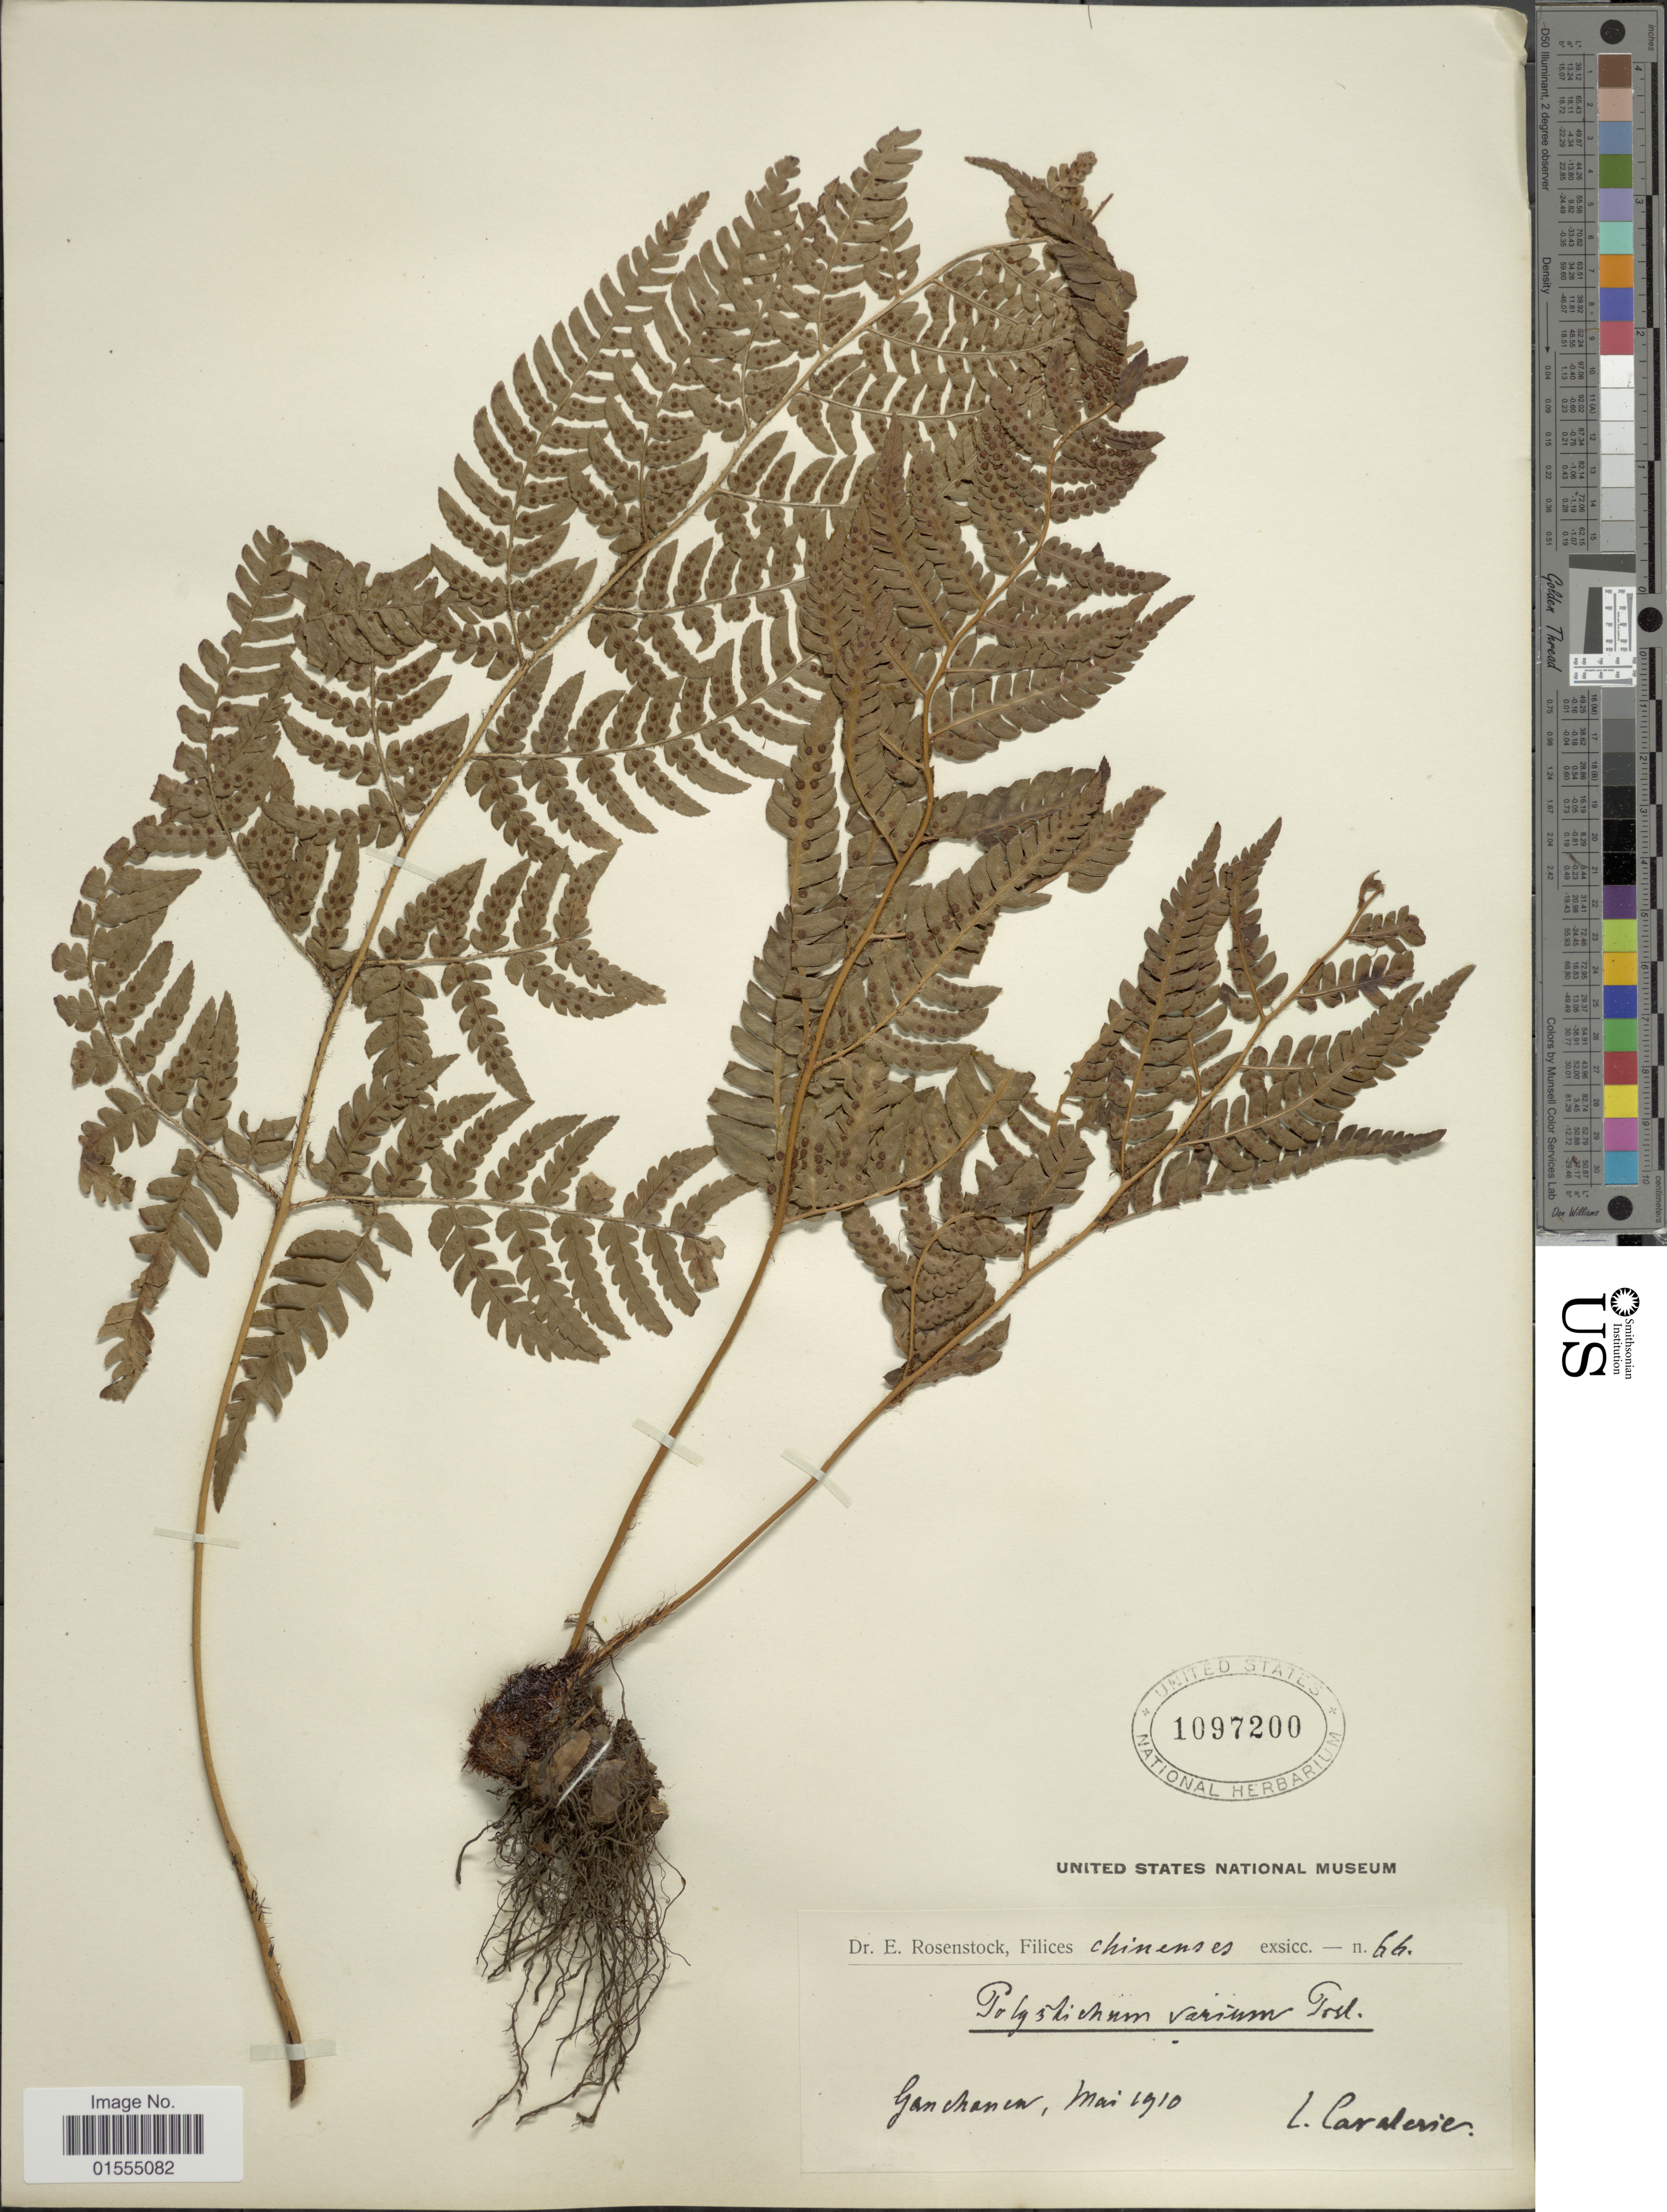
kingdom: Plantae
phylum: Tracheophyta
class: Polypodiopsida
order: Polypodiales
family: Dryopteridaceae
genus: Dryopteris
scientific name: Dryopteris varia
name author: (L.) Kuntze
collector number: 66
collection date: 1910-05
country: China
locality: Gan Chan En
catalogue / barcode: US 1097200